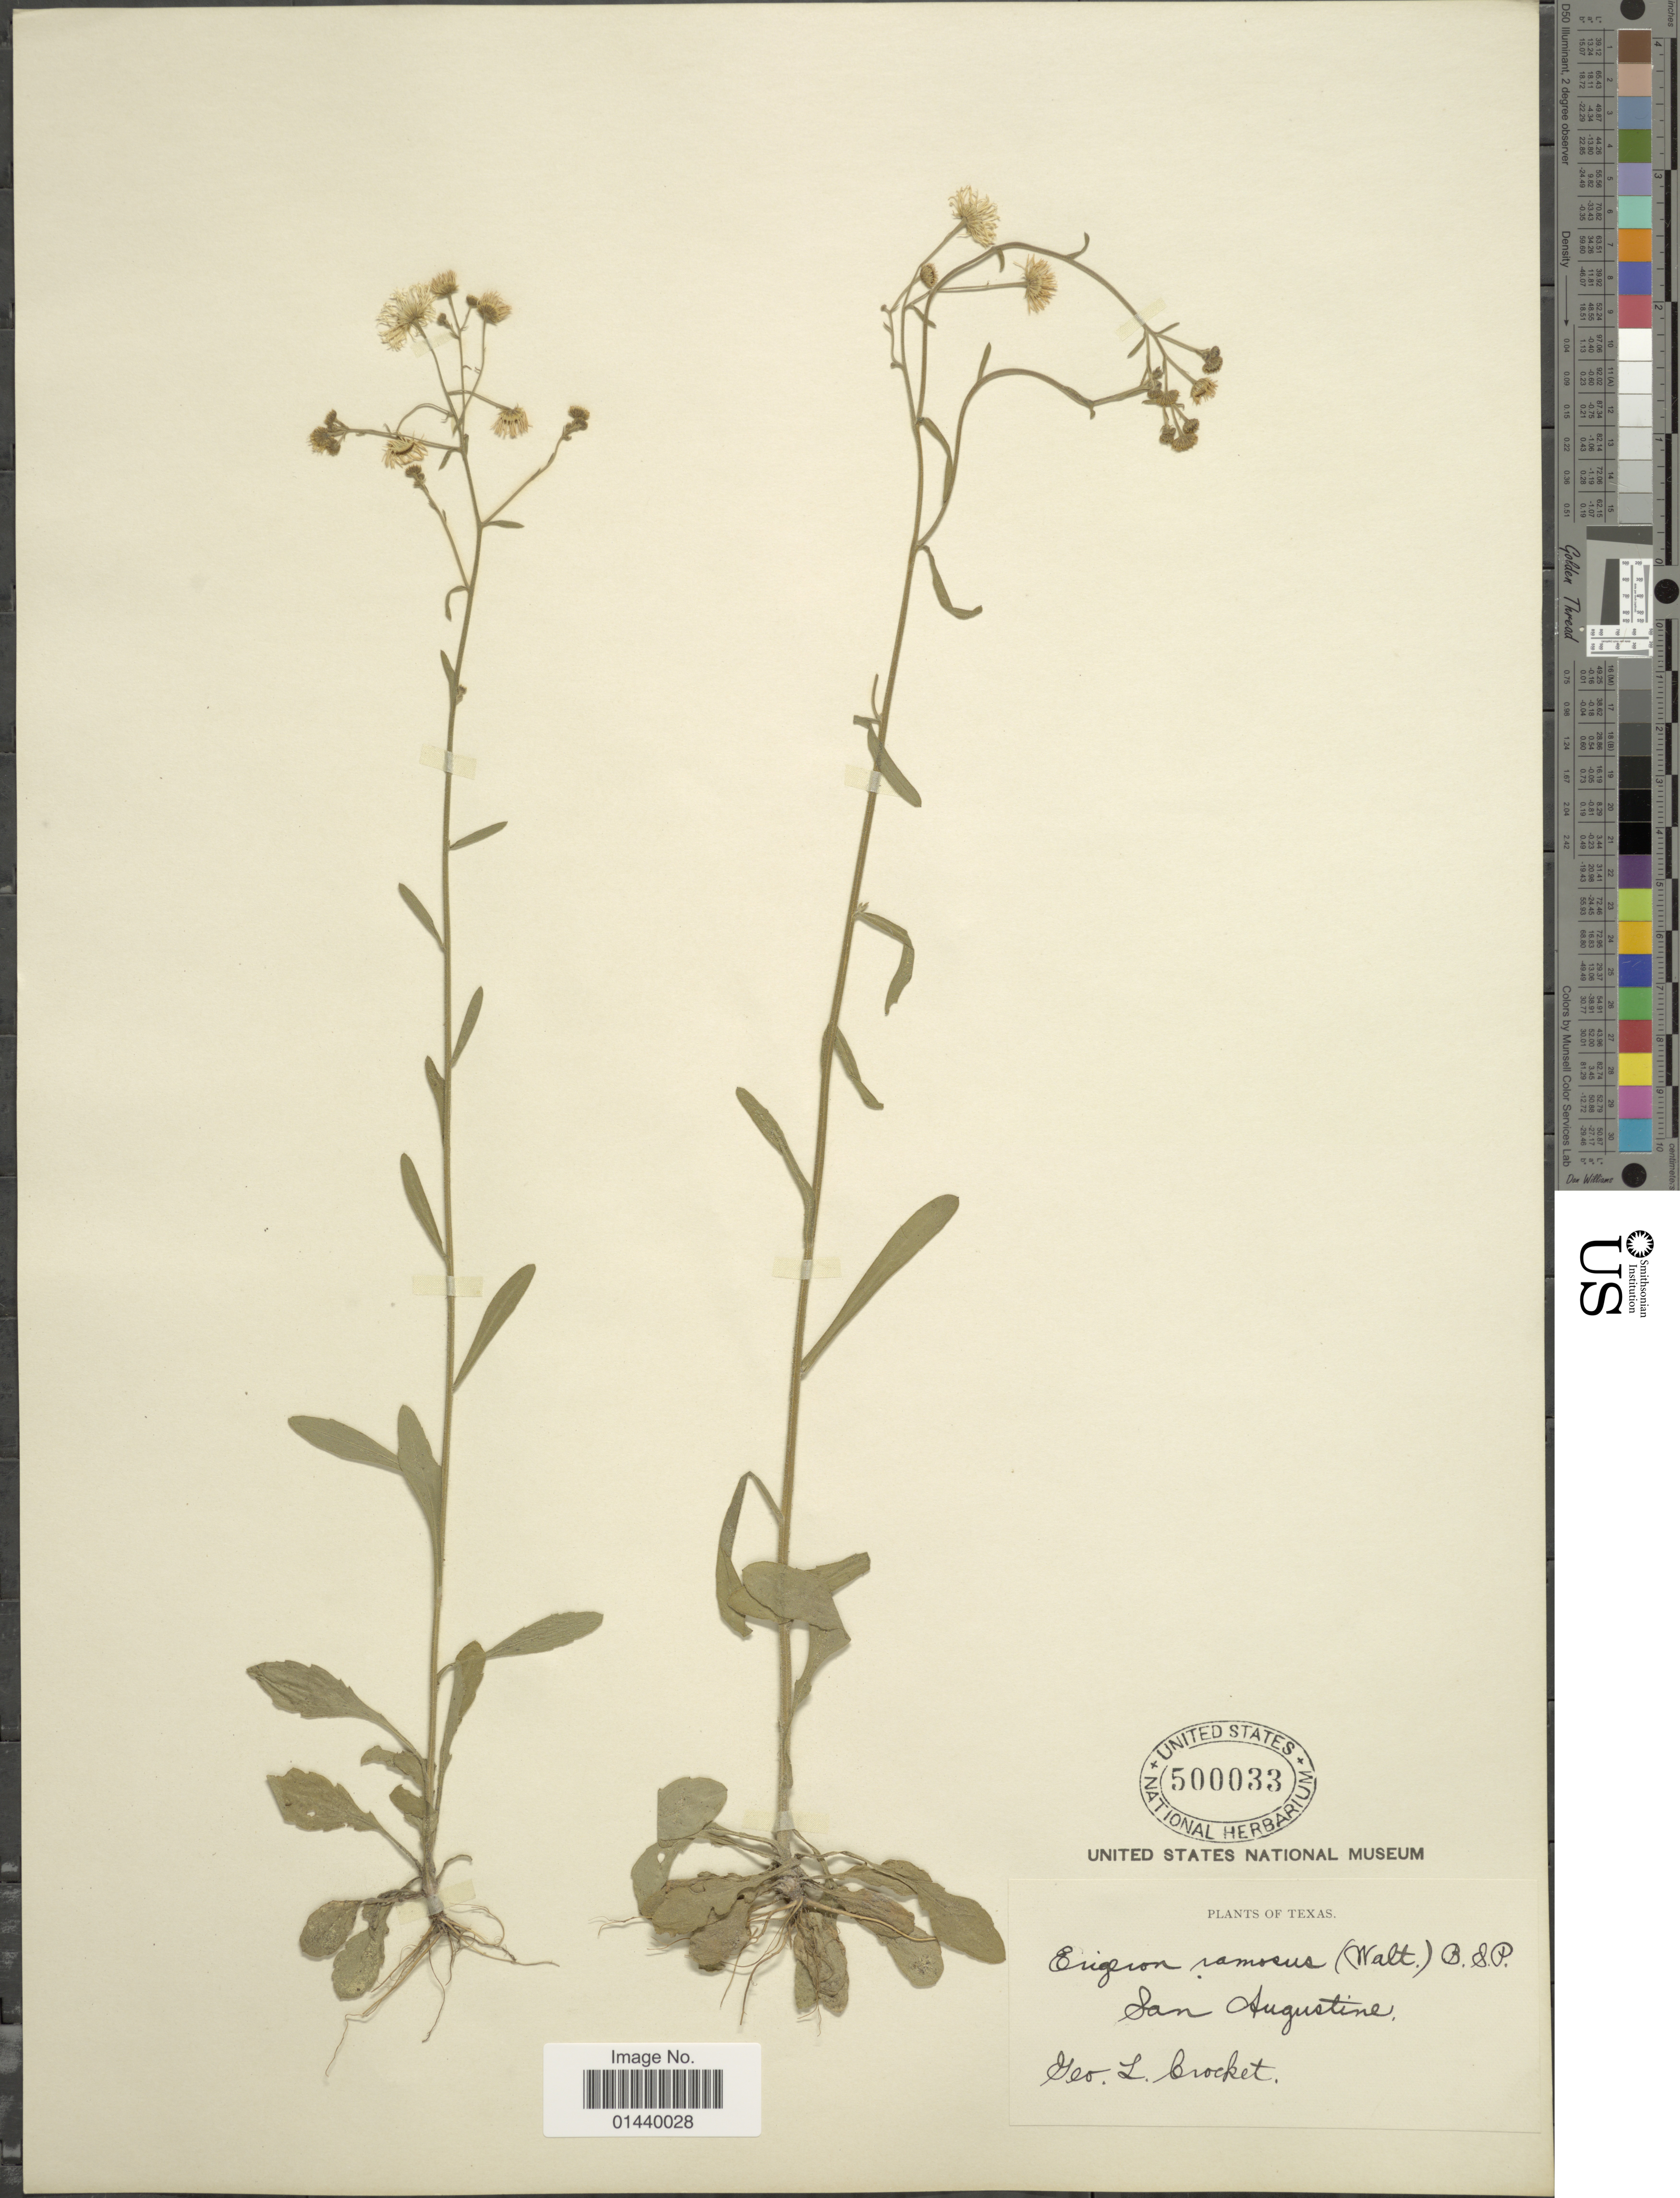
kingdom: Plantae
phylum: Tracheophyta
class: Magnoliopsida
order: Asterales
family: Asteraceae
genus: Erigeron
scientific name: Erigeron strigosus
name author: Muhl. ex Willd.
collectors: G. Crocket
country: United States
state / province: Texas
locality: San Augustine.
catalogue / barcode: US 500033